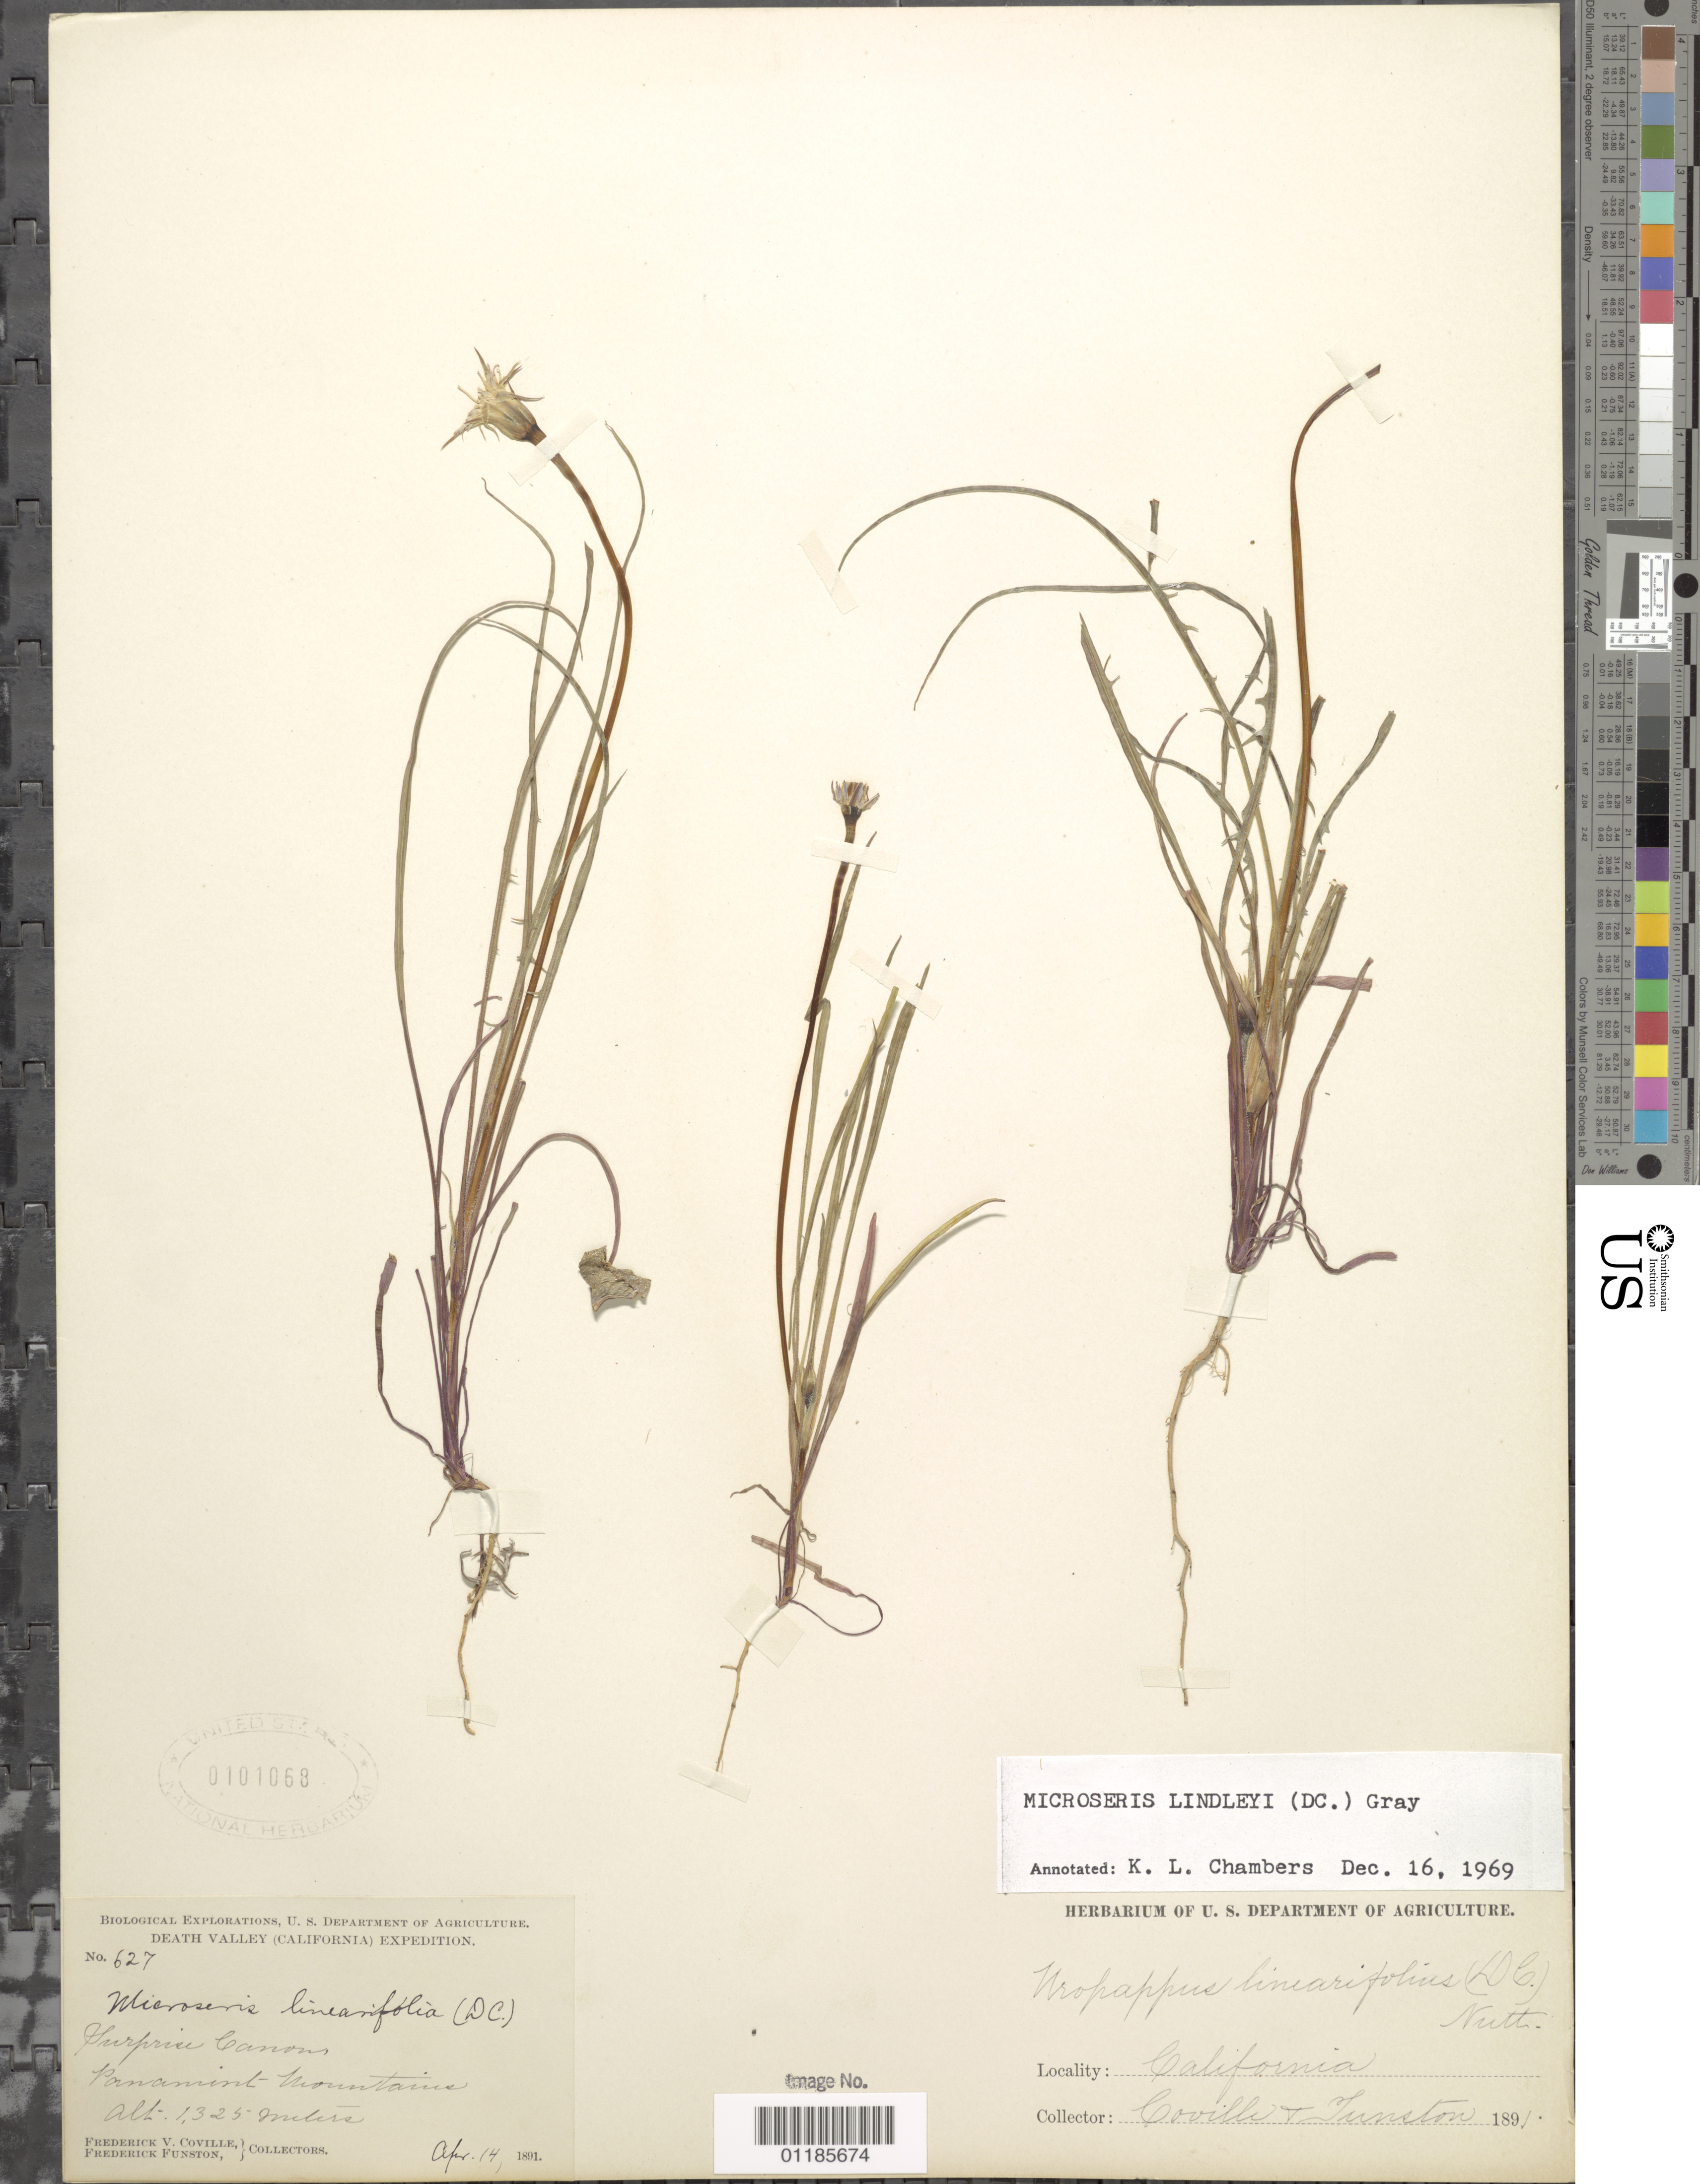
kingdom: Plantae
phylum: Tracheophyta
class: Magnoliopsida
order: Asterales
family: Asteraceae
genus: Uropappus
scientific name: Uropappus lindleyi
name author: (DC.) Nutt.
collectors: F. V. Coville & F. Funston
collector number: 627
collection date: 1891-04-14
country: United States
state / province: California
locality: Surprise Canyon, Panamint Mountains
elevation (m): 1350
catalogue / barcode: US 101068